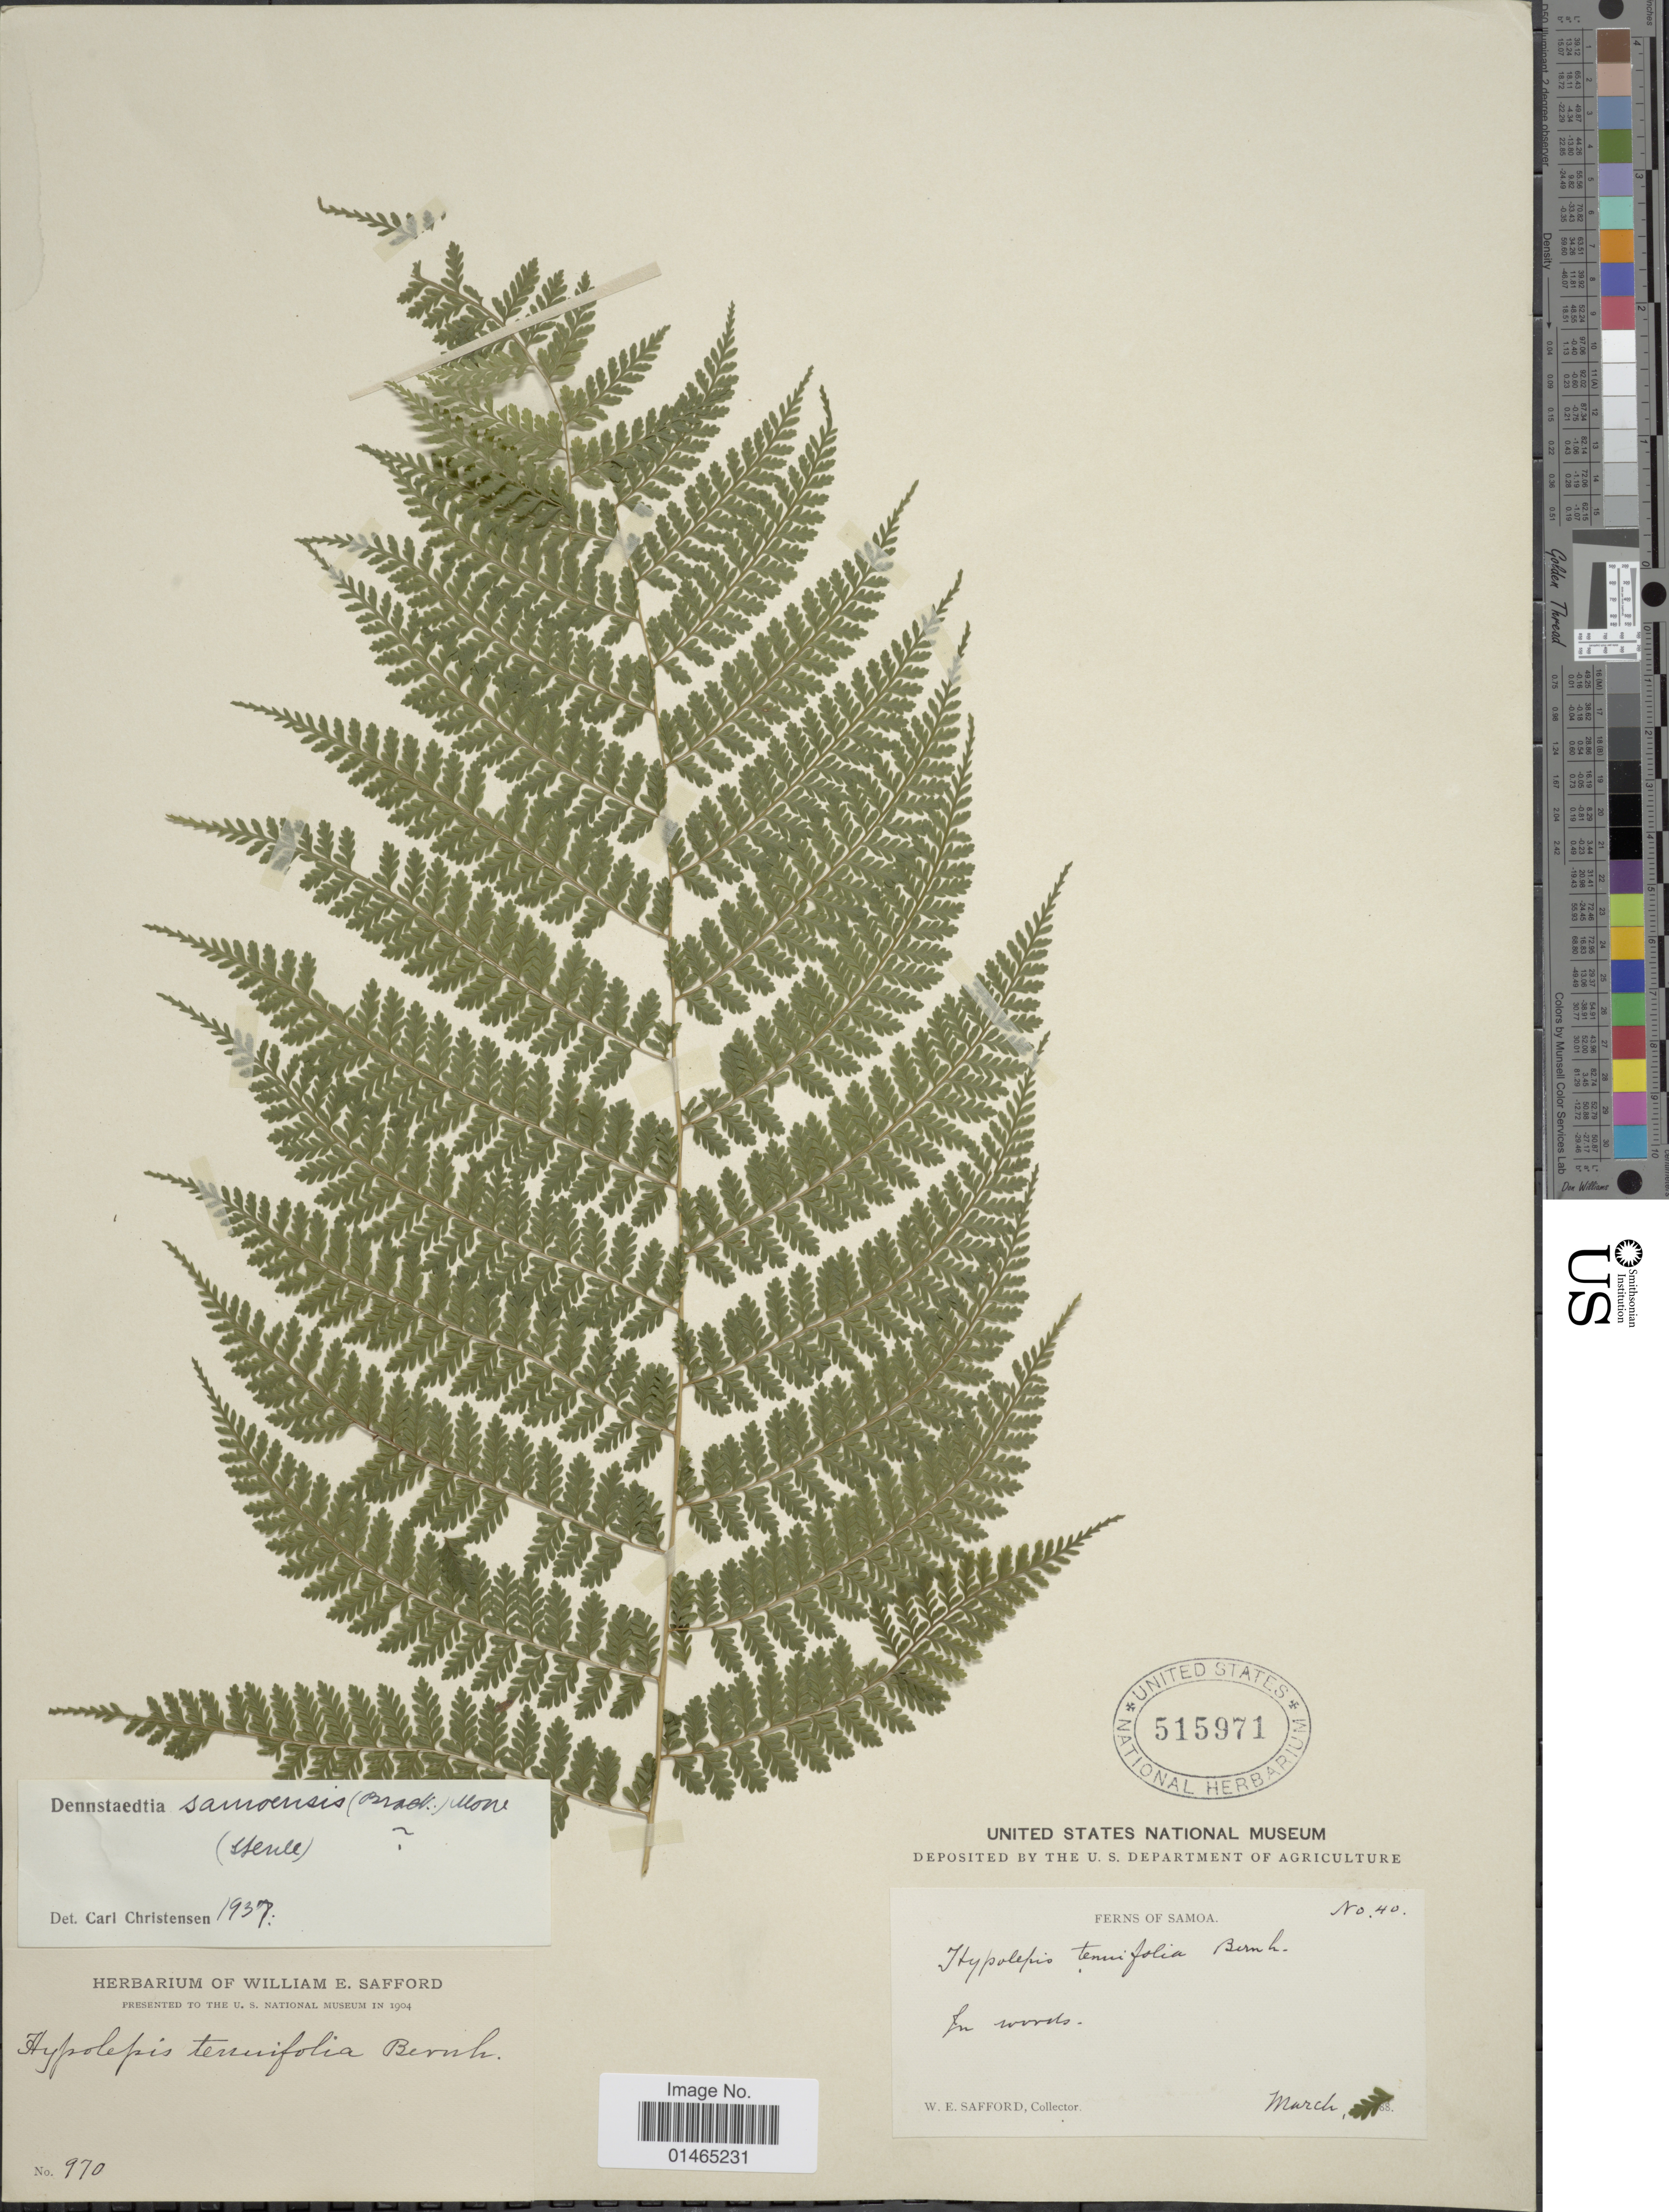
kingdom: Plantae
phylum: Tracheophyta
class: Polypodiopsida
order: Polypodiales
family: Dennstaedtiaceae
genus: Dennstaedtia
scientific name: Dennstaedtia samoensis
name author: (Brack.) T. Moore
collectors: W. E. Safford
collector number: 970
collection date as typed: Transcribed d/m/y: /3/88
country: American Samoa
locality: Ferns of Samoa, in woods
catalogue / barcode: US 515971